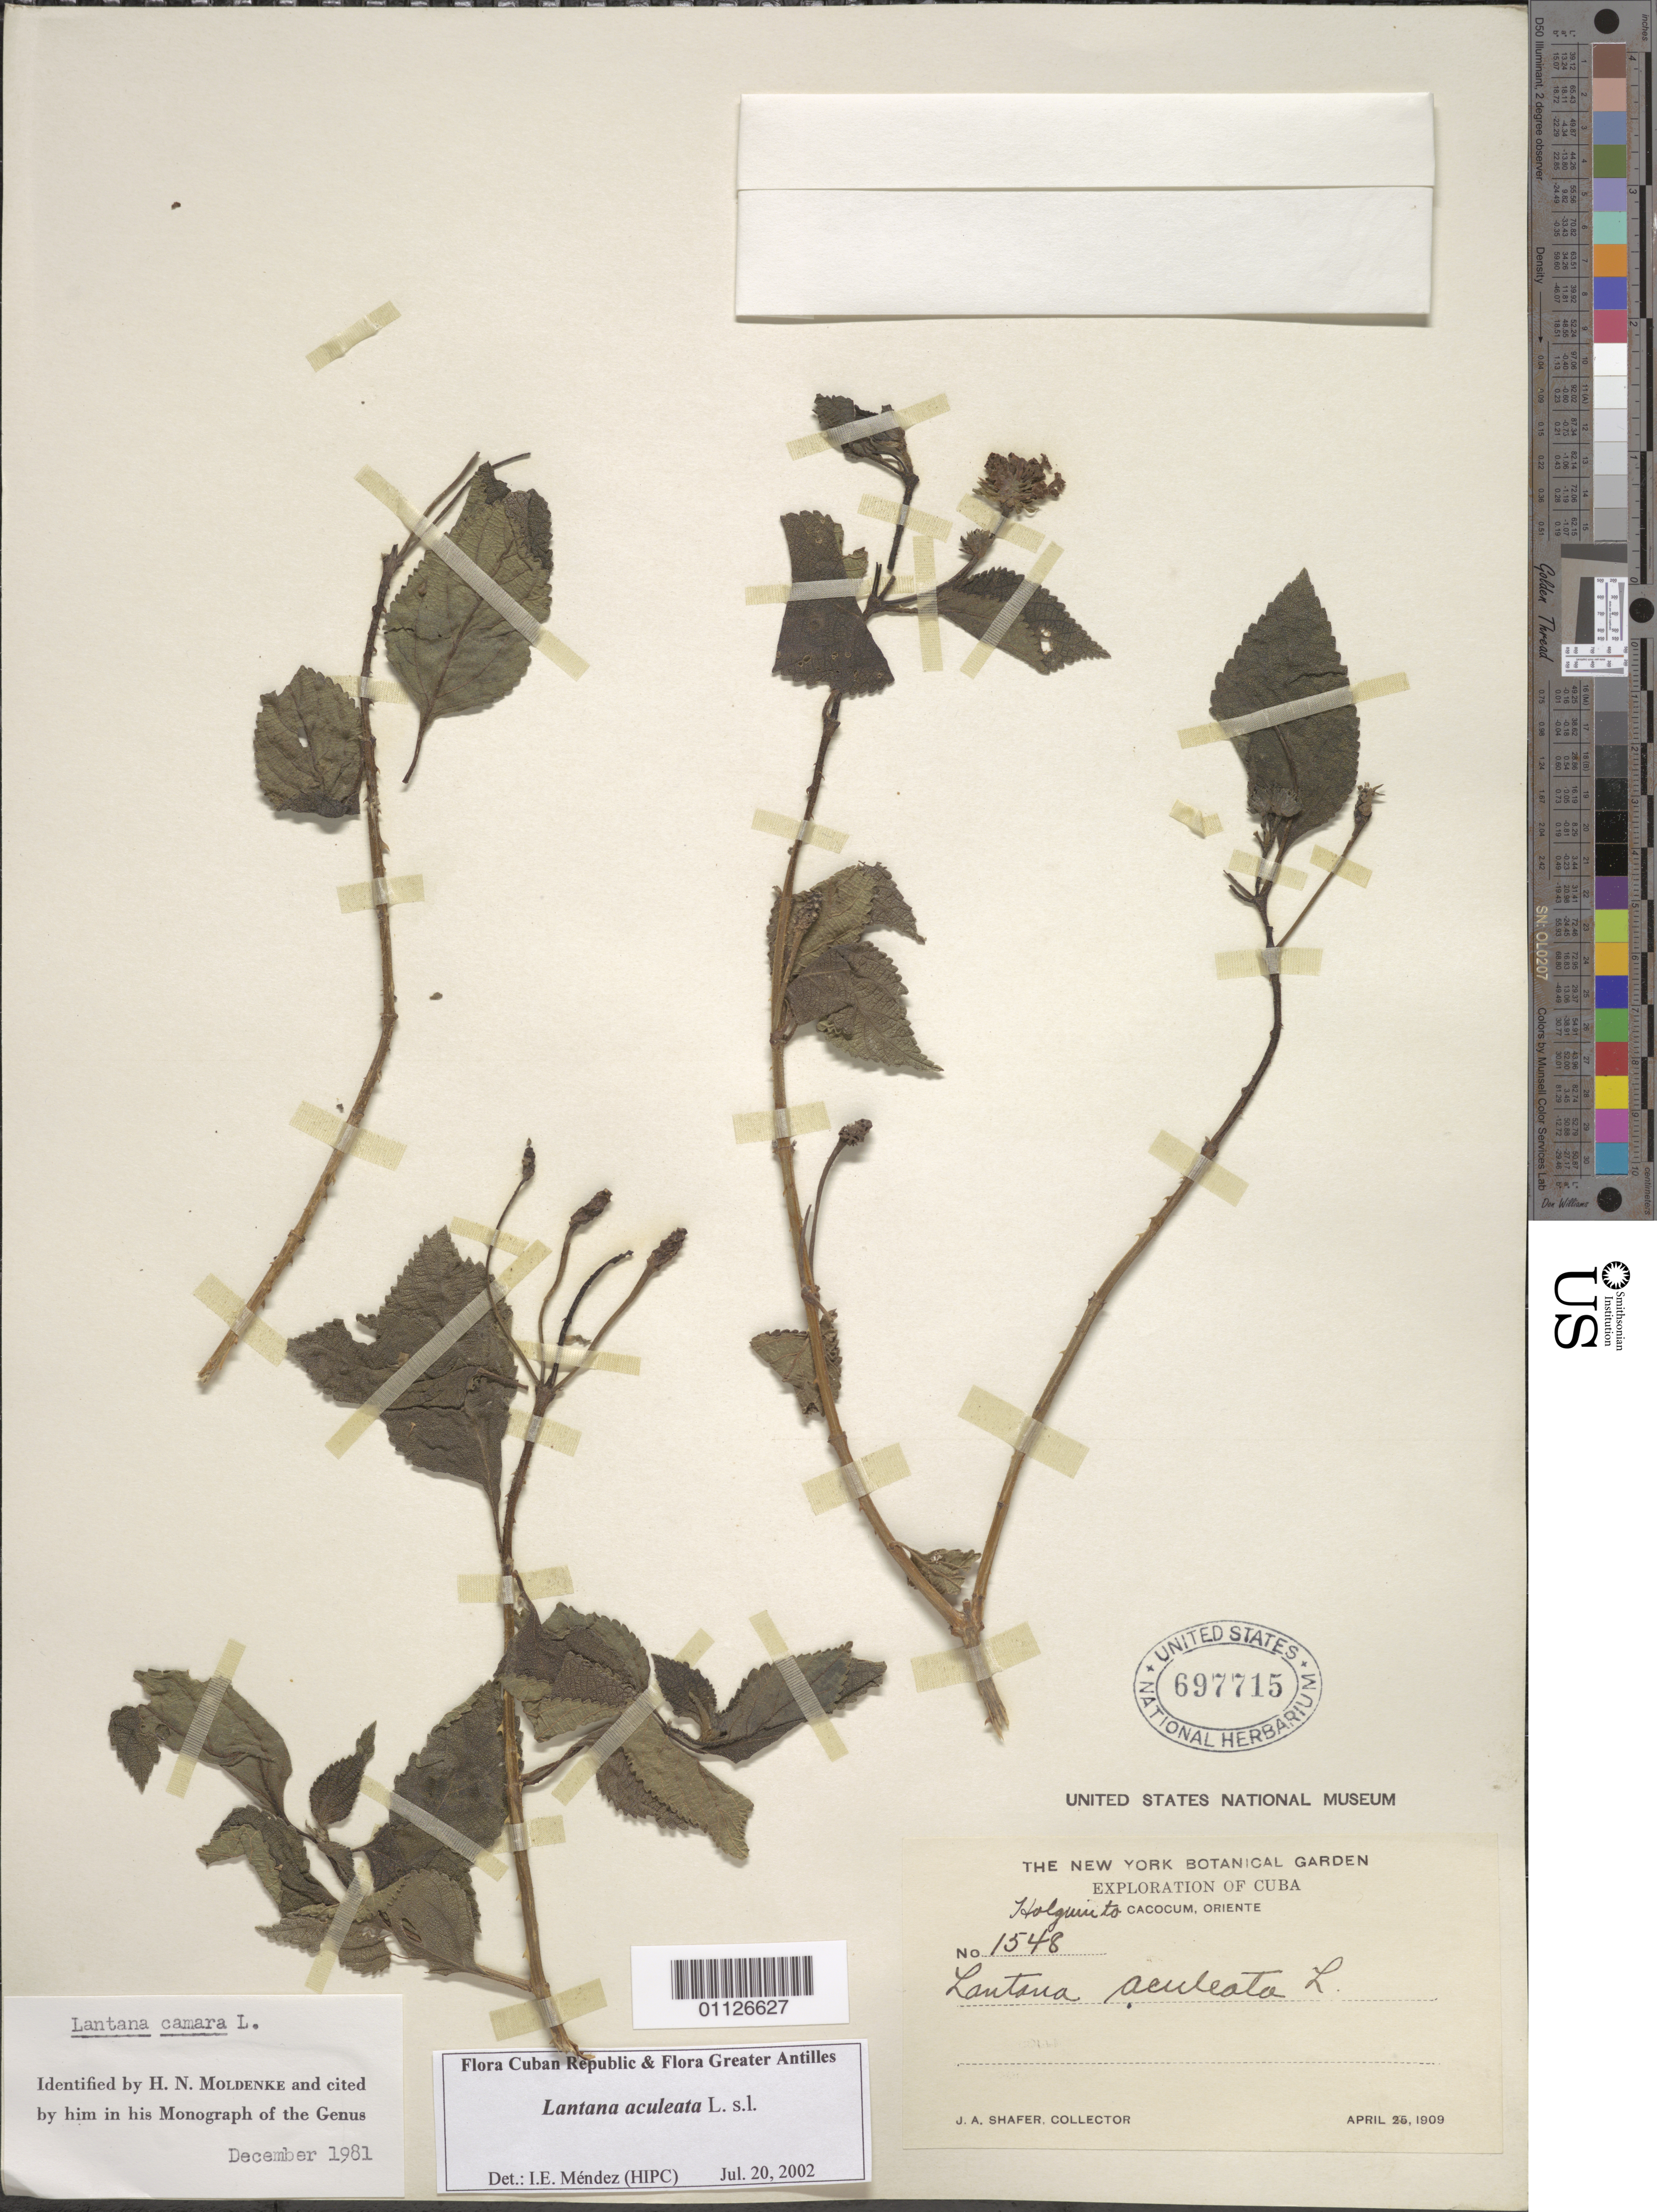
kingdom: Plantae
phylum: Tracheophyta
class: Magnoliopsida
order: Lamiales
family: Verbenaceae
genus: Lantana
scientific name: Lantana aculeata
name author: L.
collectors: J. A. Shafer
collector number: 1548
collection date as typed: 25 Apr 1909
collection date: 1909-04-25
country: Cuba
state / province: Holguín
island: Cuba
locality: Cacocum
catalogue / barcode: US 697715